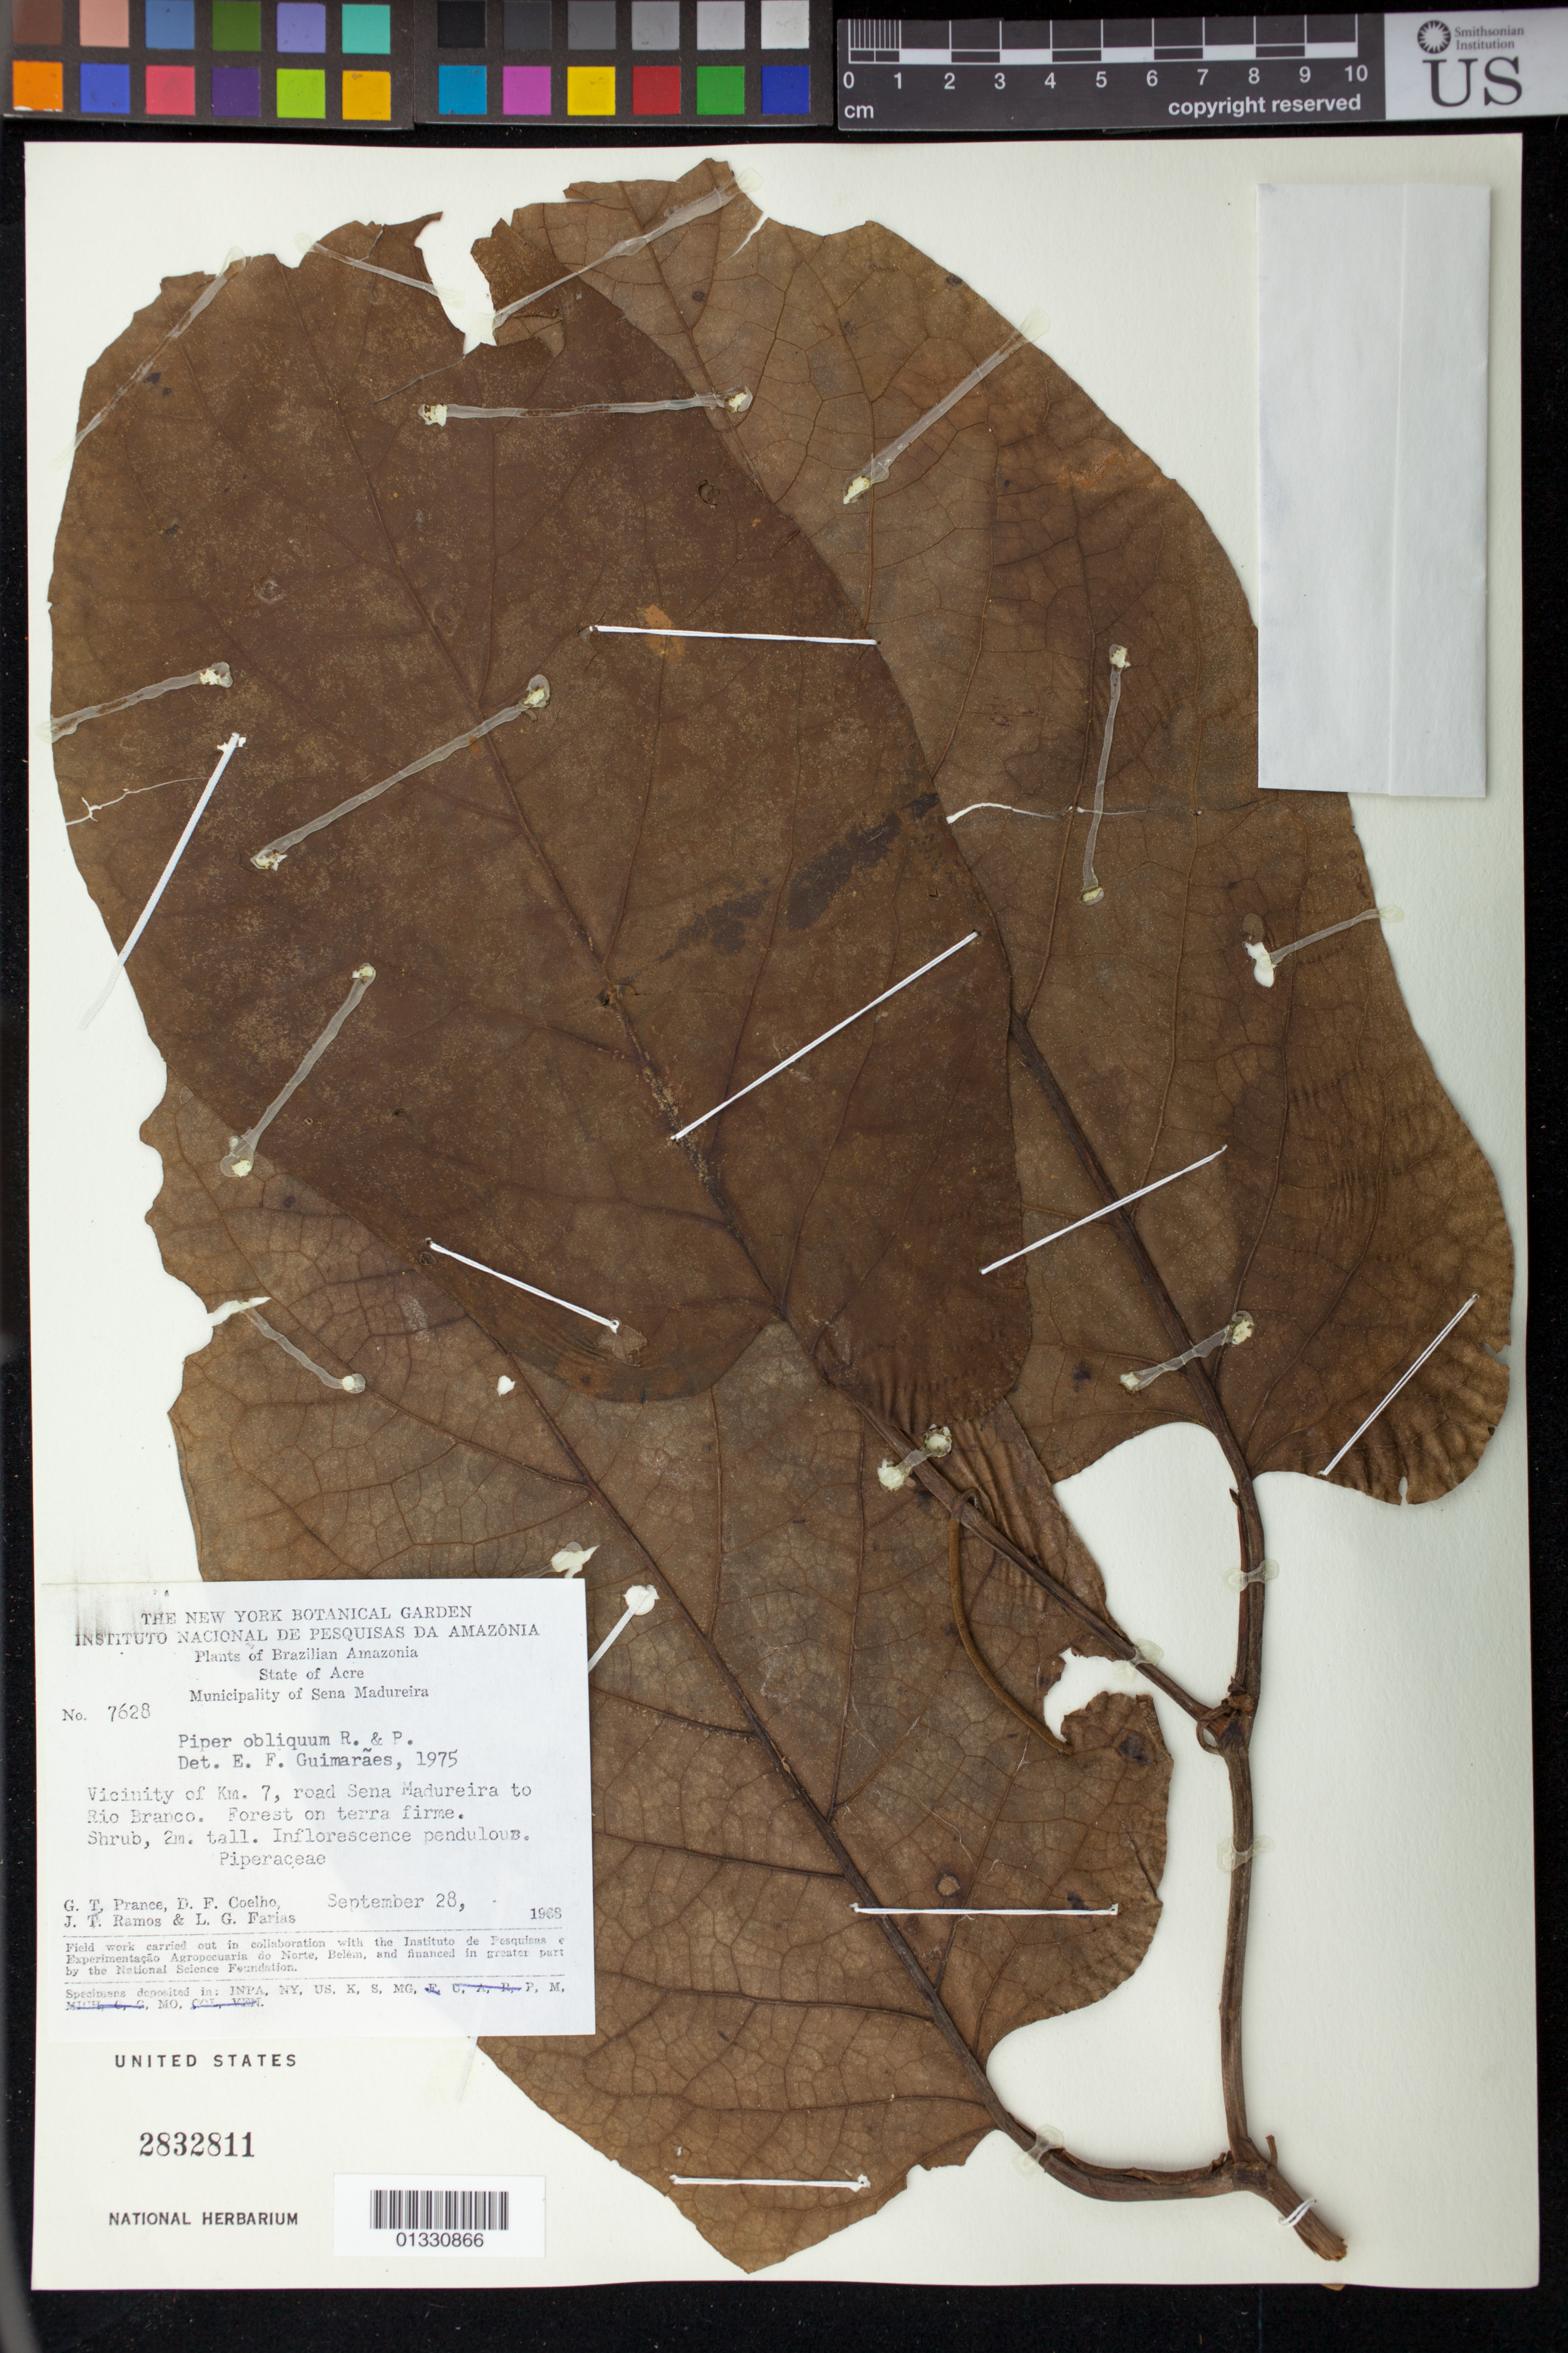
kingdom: Plantae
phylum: Tracheophyta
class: Magnoliopsida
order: Piperales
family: Piperaceae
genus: Piper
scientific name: Piper obliquum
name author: Ruiz & Pav.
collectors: G. T. Prance, D. F. Coêlho, J. F. Ramos & L. G. Farias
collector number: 7628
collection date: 1968-09-28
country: Brazil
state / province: Acre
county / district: Sena Madureira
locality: Vicinity of km 7, road Sena Madureira to Rio Branco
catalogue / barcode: US 2832811